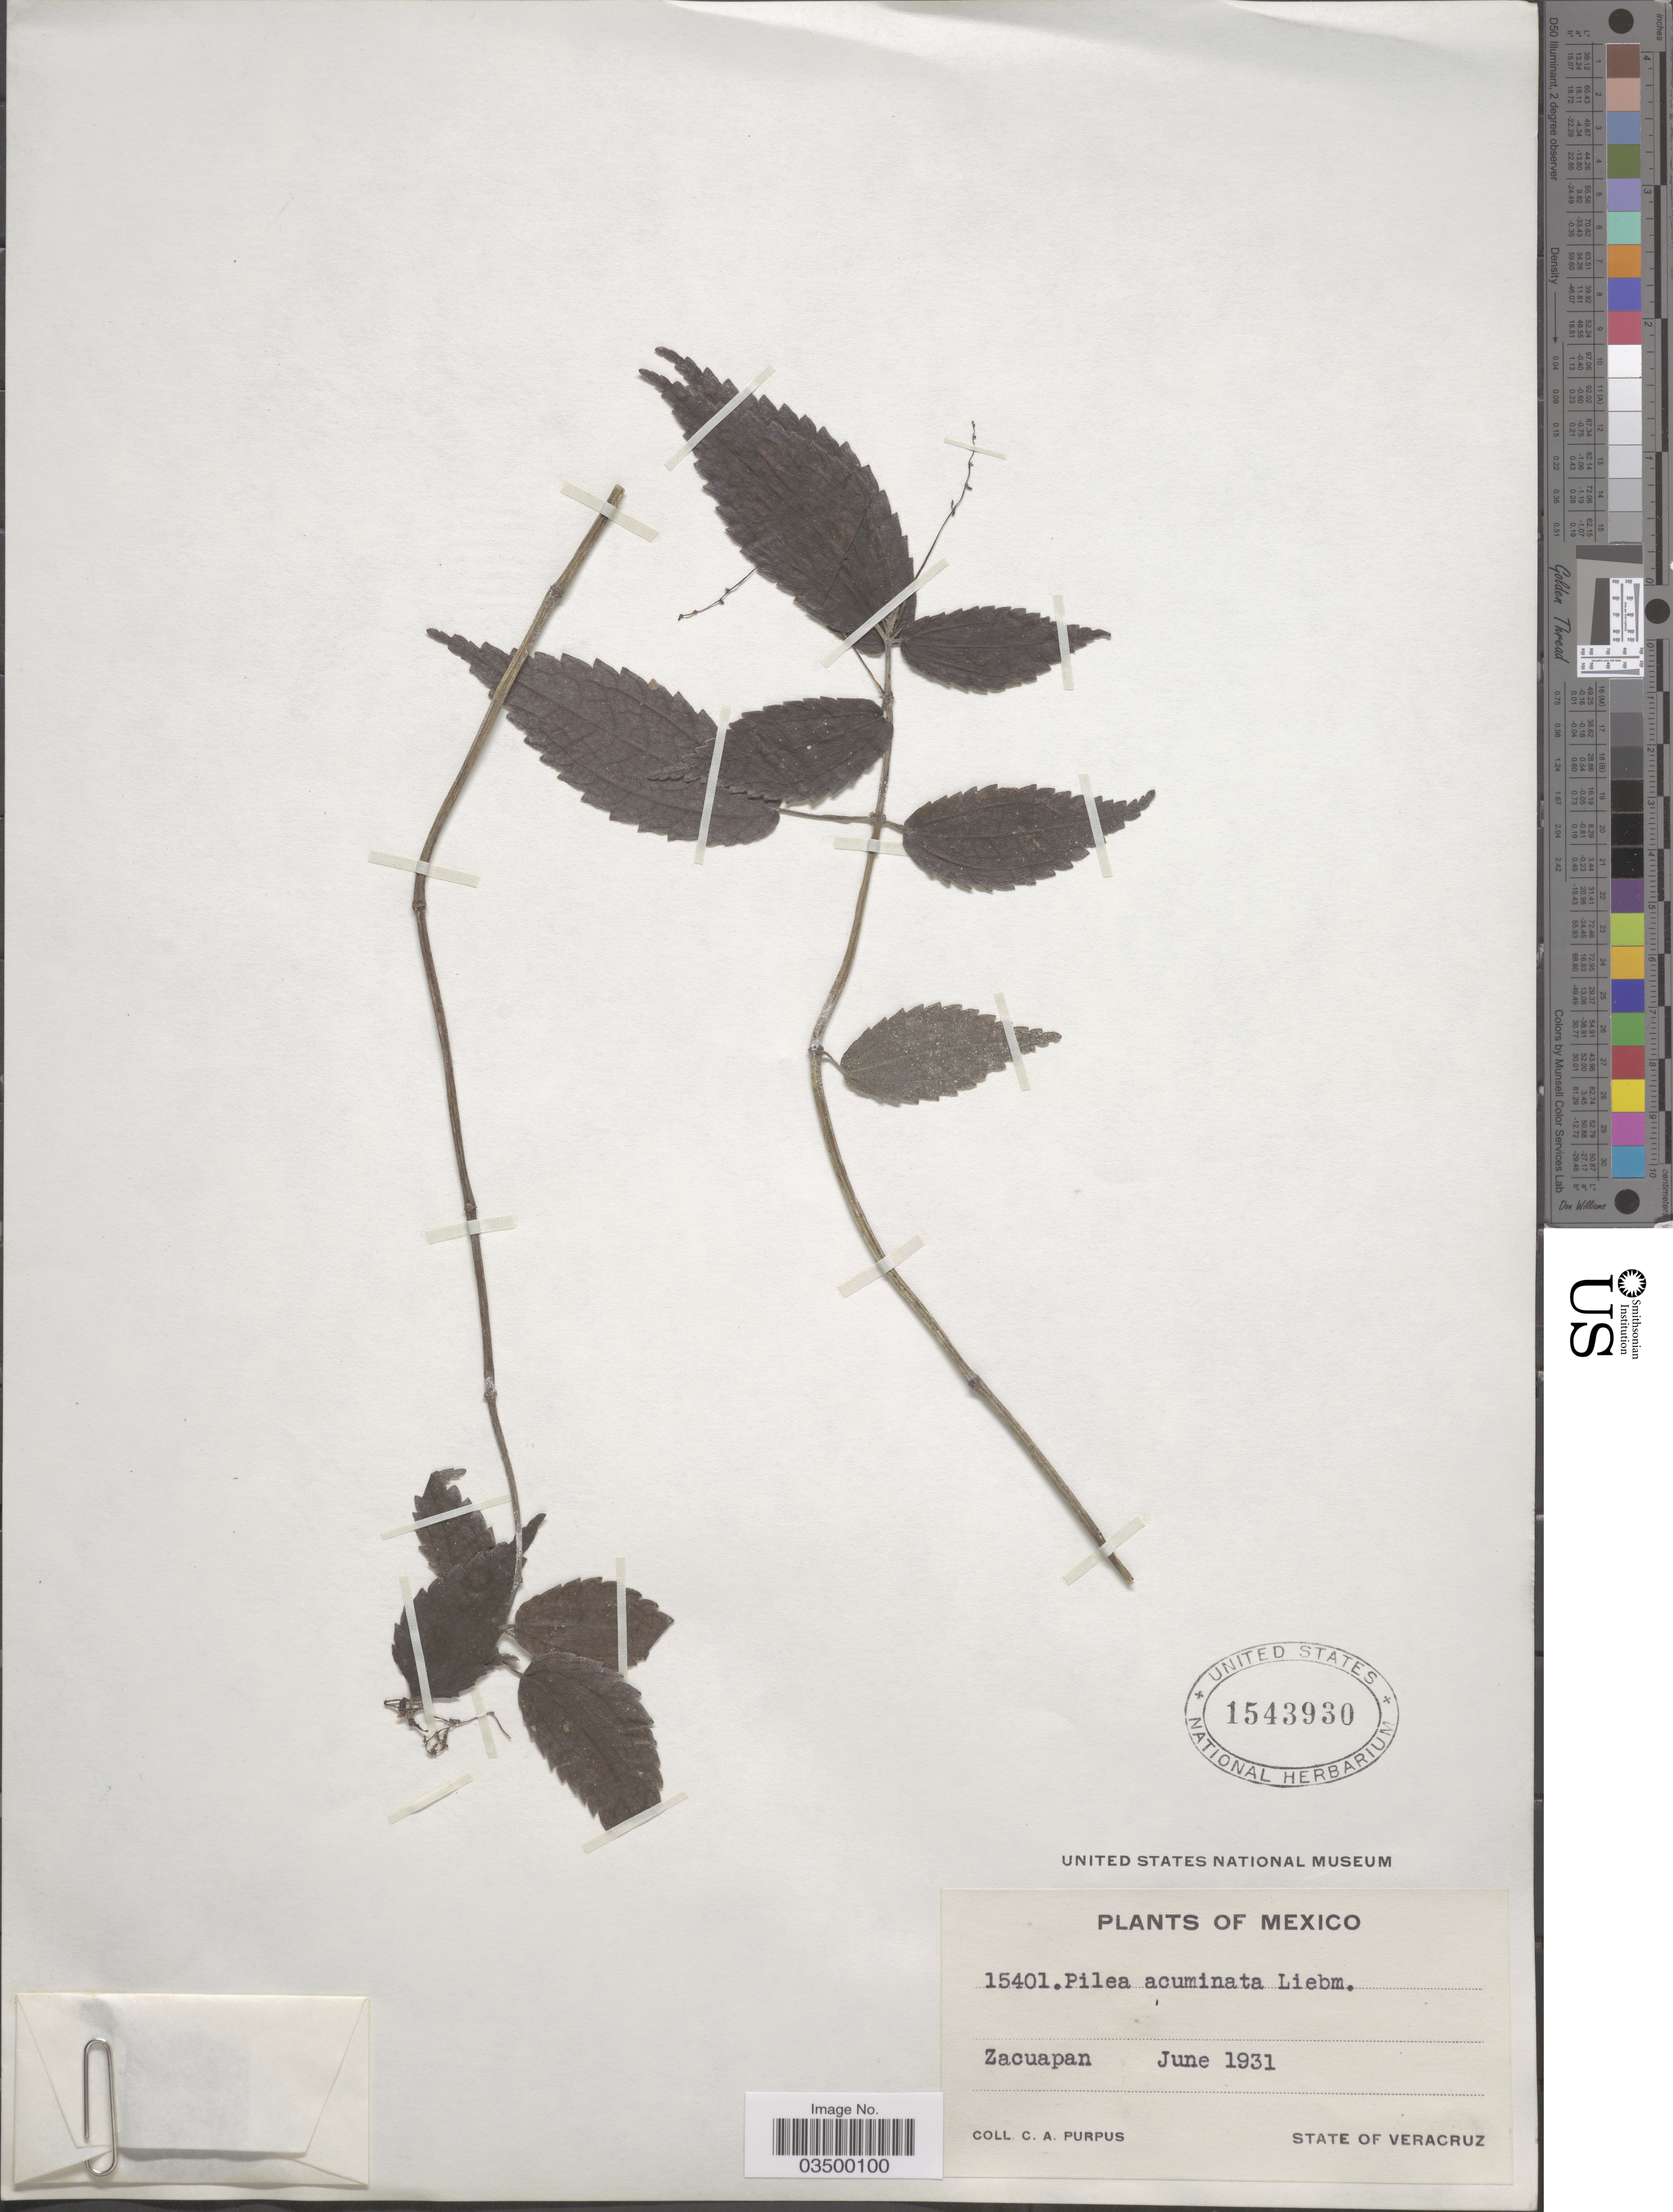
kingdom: Plantae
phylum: Tracheophyta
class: Magnoliopsida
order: Rosales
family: Urticaceae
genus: Pilea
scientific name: Pilea acuminata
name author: Liebm.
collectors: C. A. Purpus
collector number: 15401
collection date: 1931-06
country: Mexico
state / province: Veracruz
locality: Zacuapan. State of Veracruz.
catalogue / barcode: US 1543930